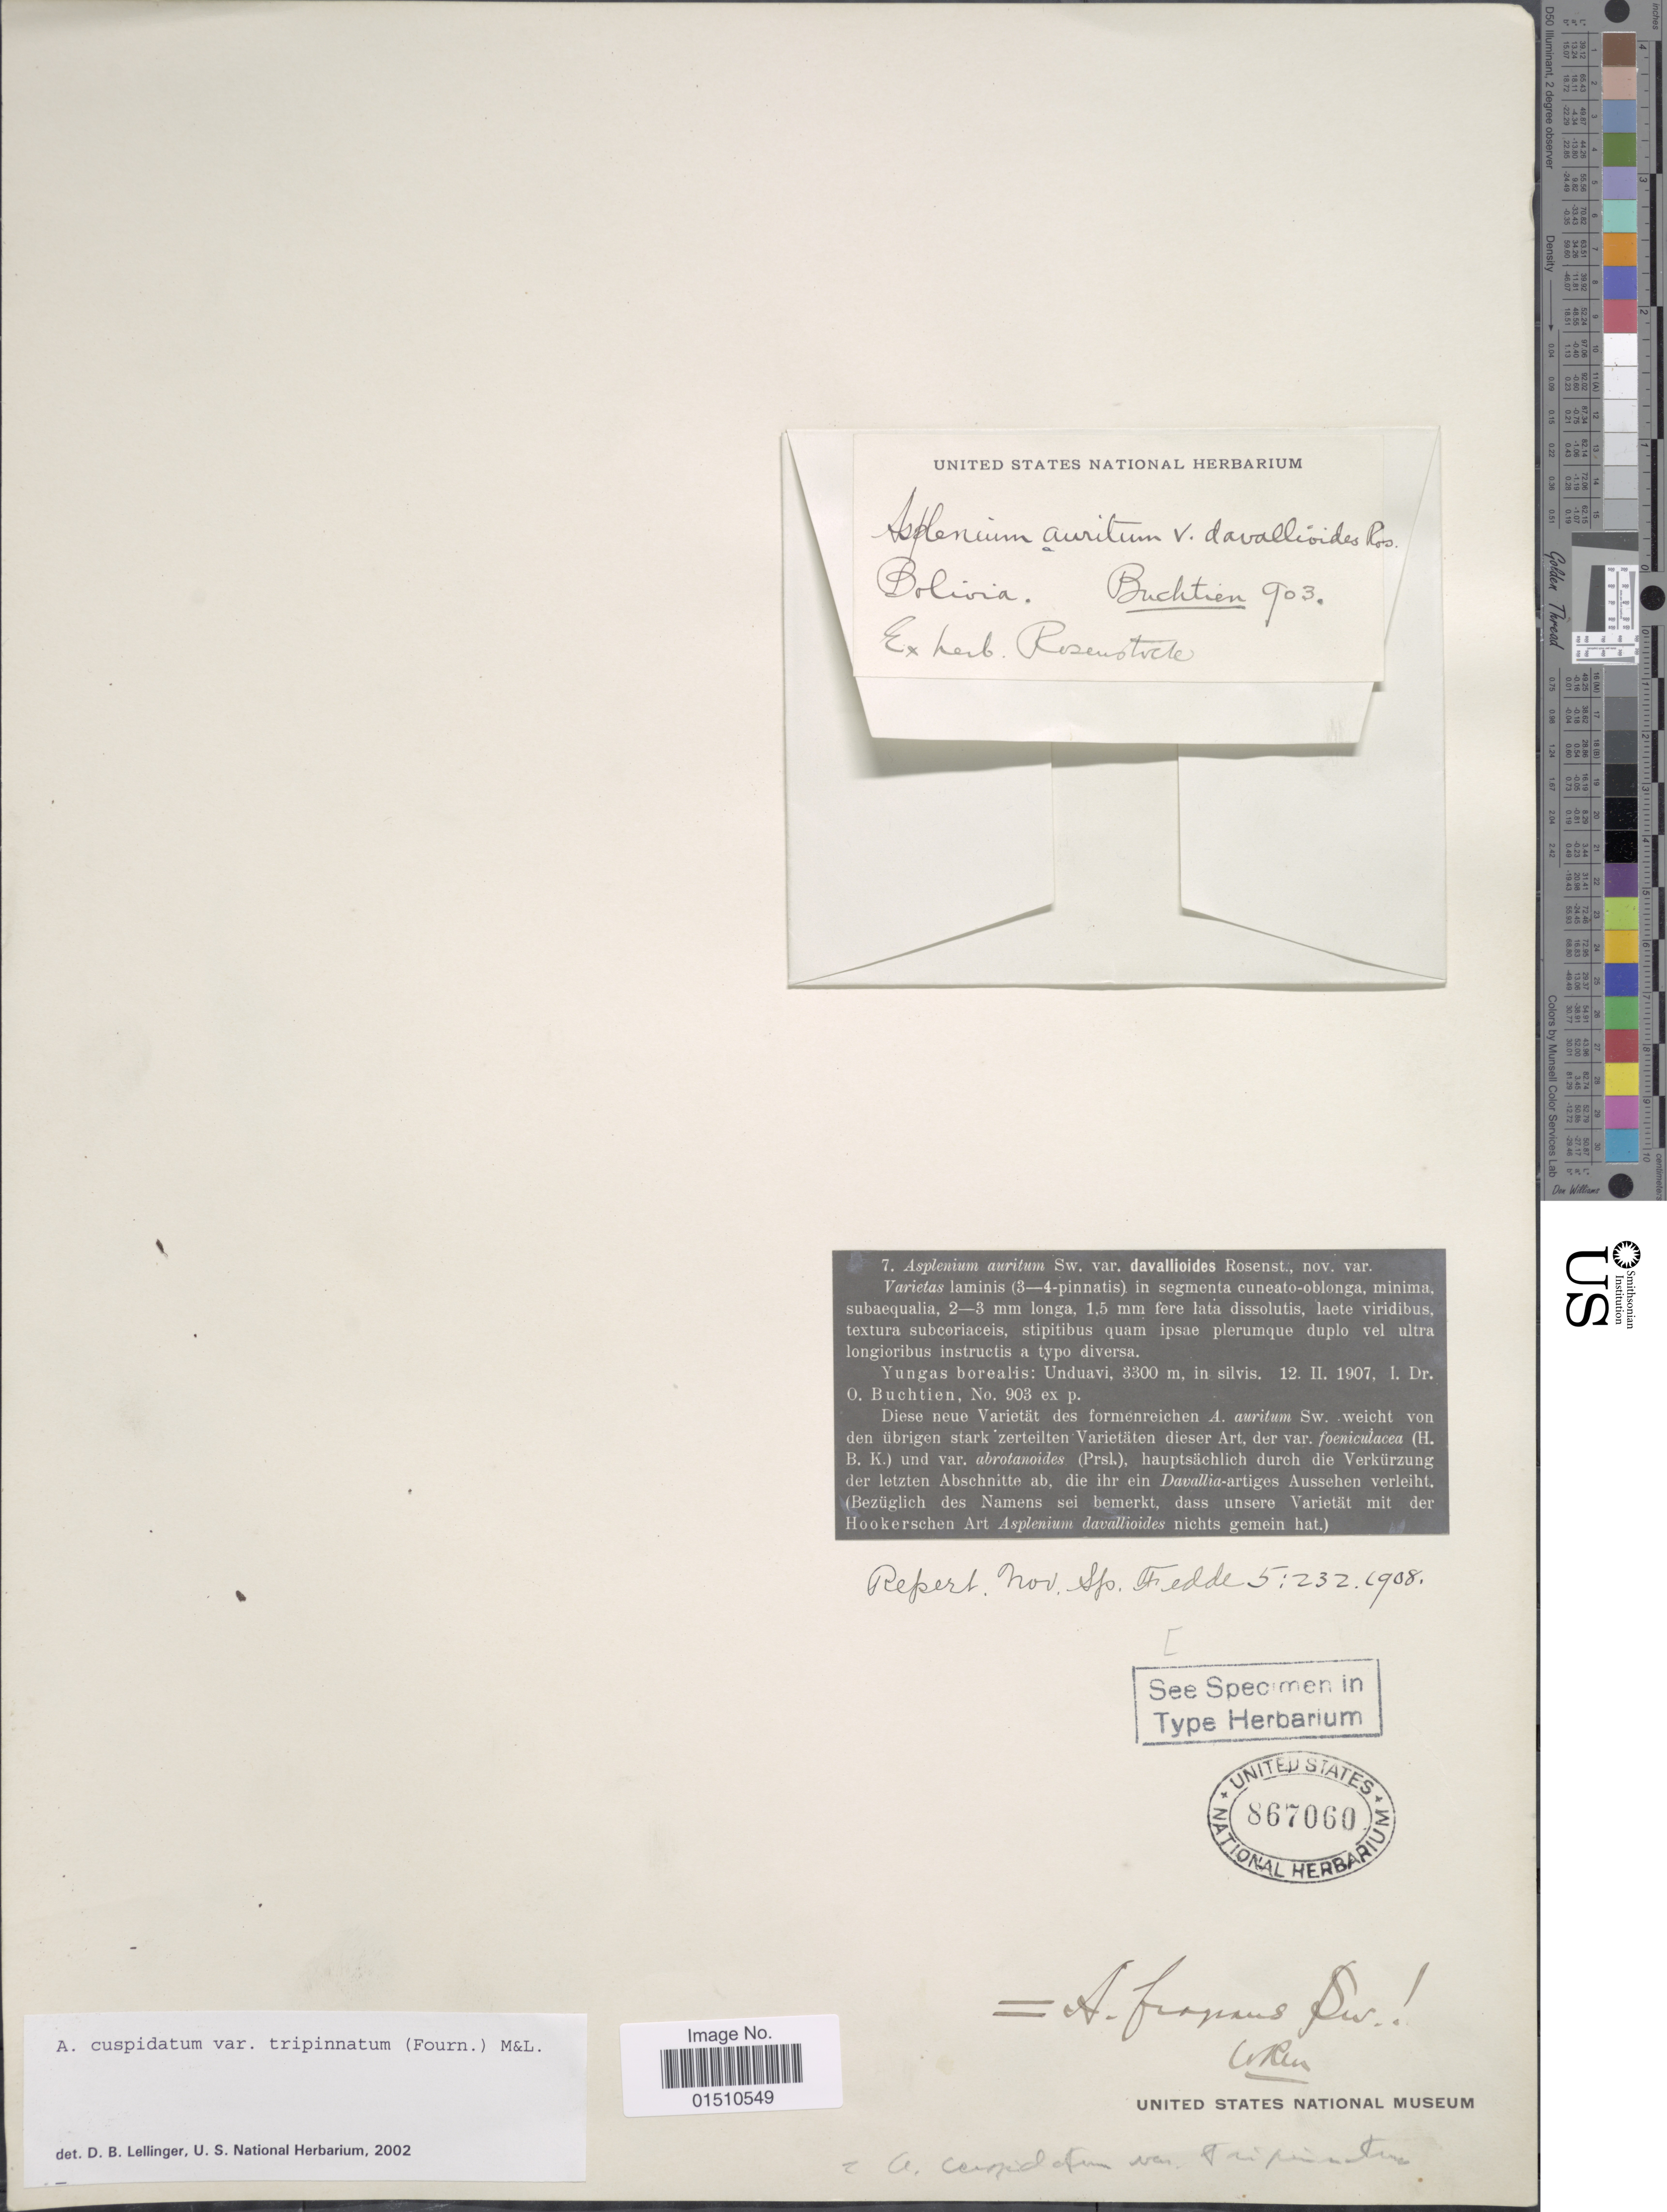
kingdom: Plantae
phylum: Tracheophyta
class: Polypodiopsida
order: Polypodiales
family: Aspleniaceae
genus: Asplenium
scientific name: Asplenium cuspidatum var. abrotanoides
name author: (C. Presl) C.V. Morton & Lellinger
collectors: O. Buchtien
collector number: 903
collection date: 1970-02-12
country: Bolivia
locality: Bolivia. Yungas borealis: Unduavi, in silvis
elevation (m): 3300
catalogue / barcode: US 867060